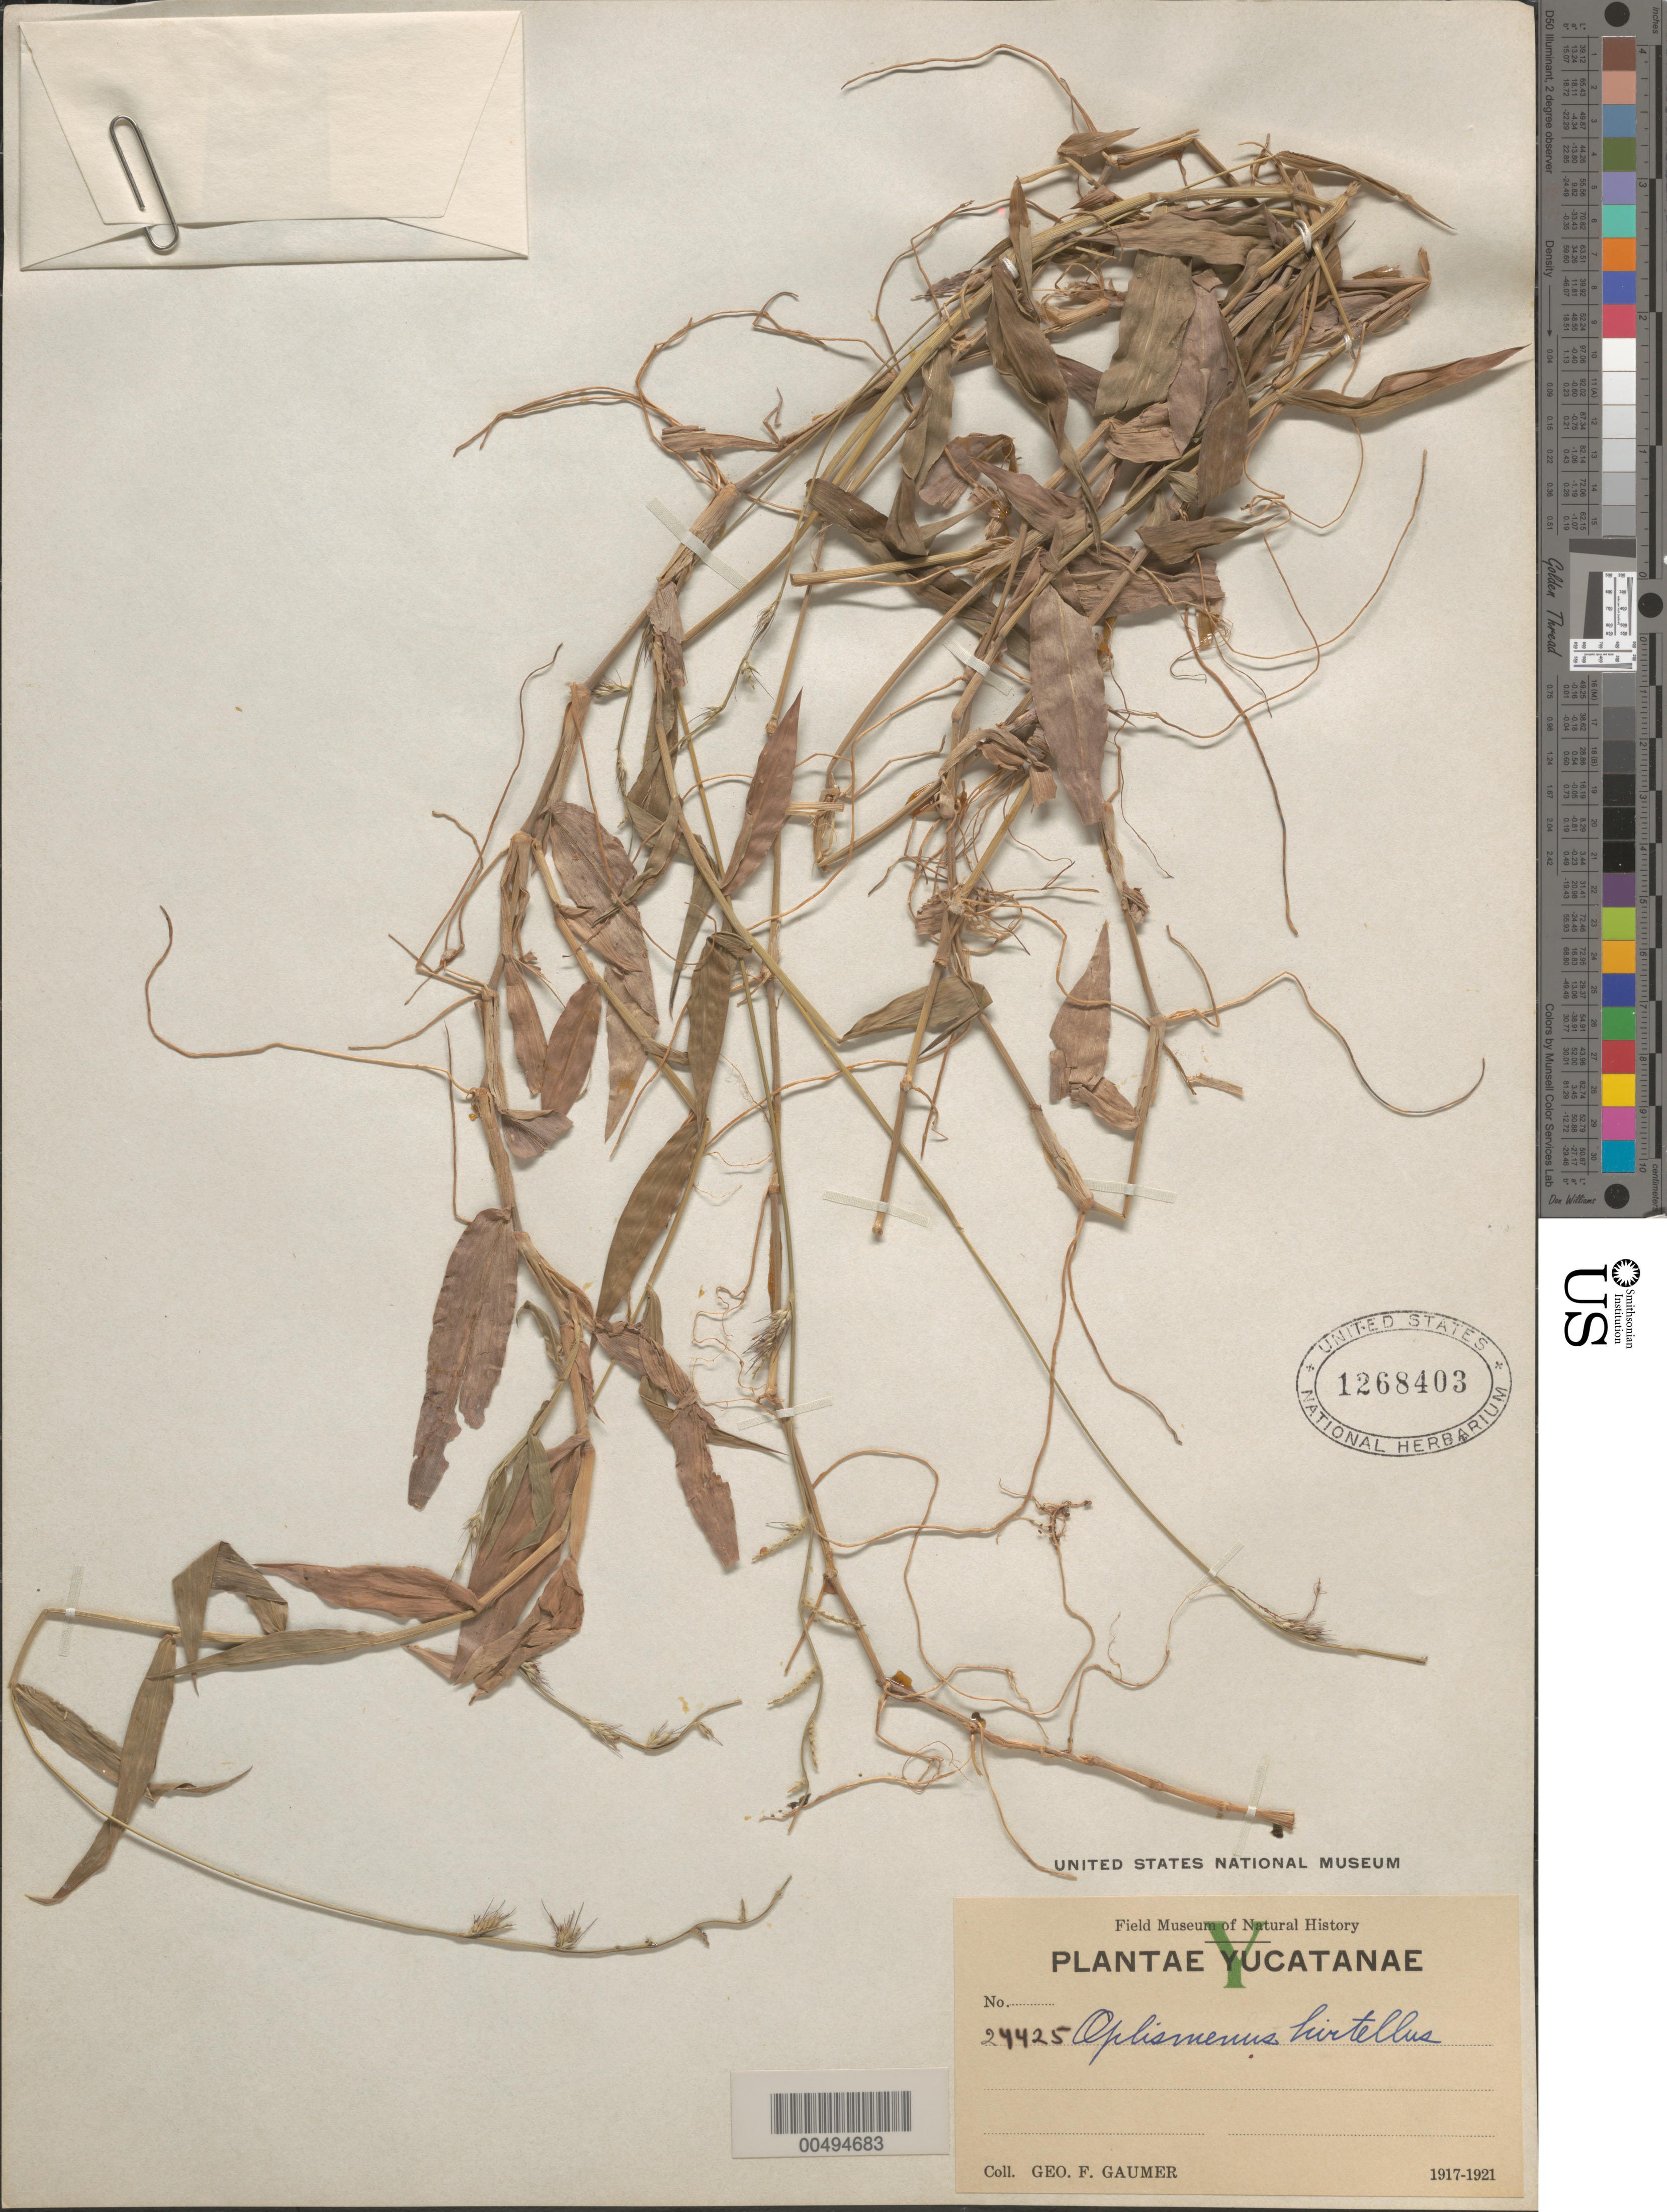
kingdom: Plantae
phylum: Tracheophyta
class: Liliopsida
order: Poales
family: Poaceae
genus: Oplismenus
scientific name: Oplismenus hirtellus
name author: (L.) P. Beauv.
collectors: G. F. Gaumer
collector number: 24425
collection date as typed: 1917 to 1921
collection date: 1917/1921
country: Mexico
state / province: Yucatan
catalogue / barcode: US 1268403